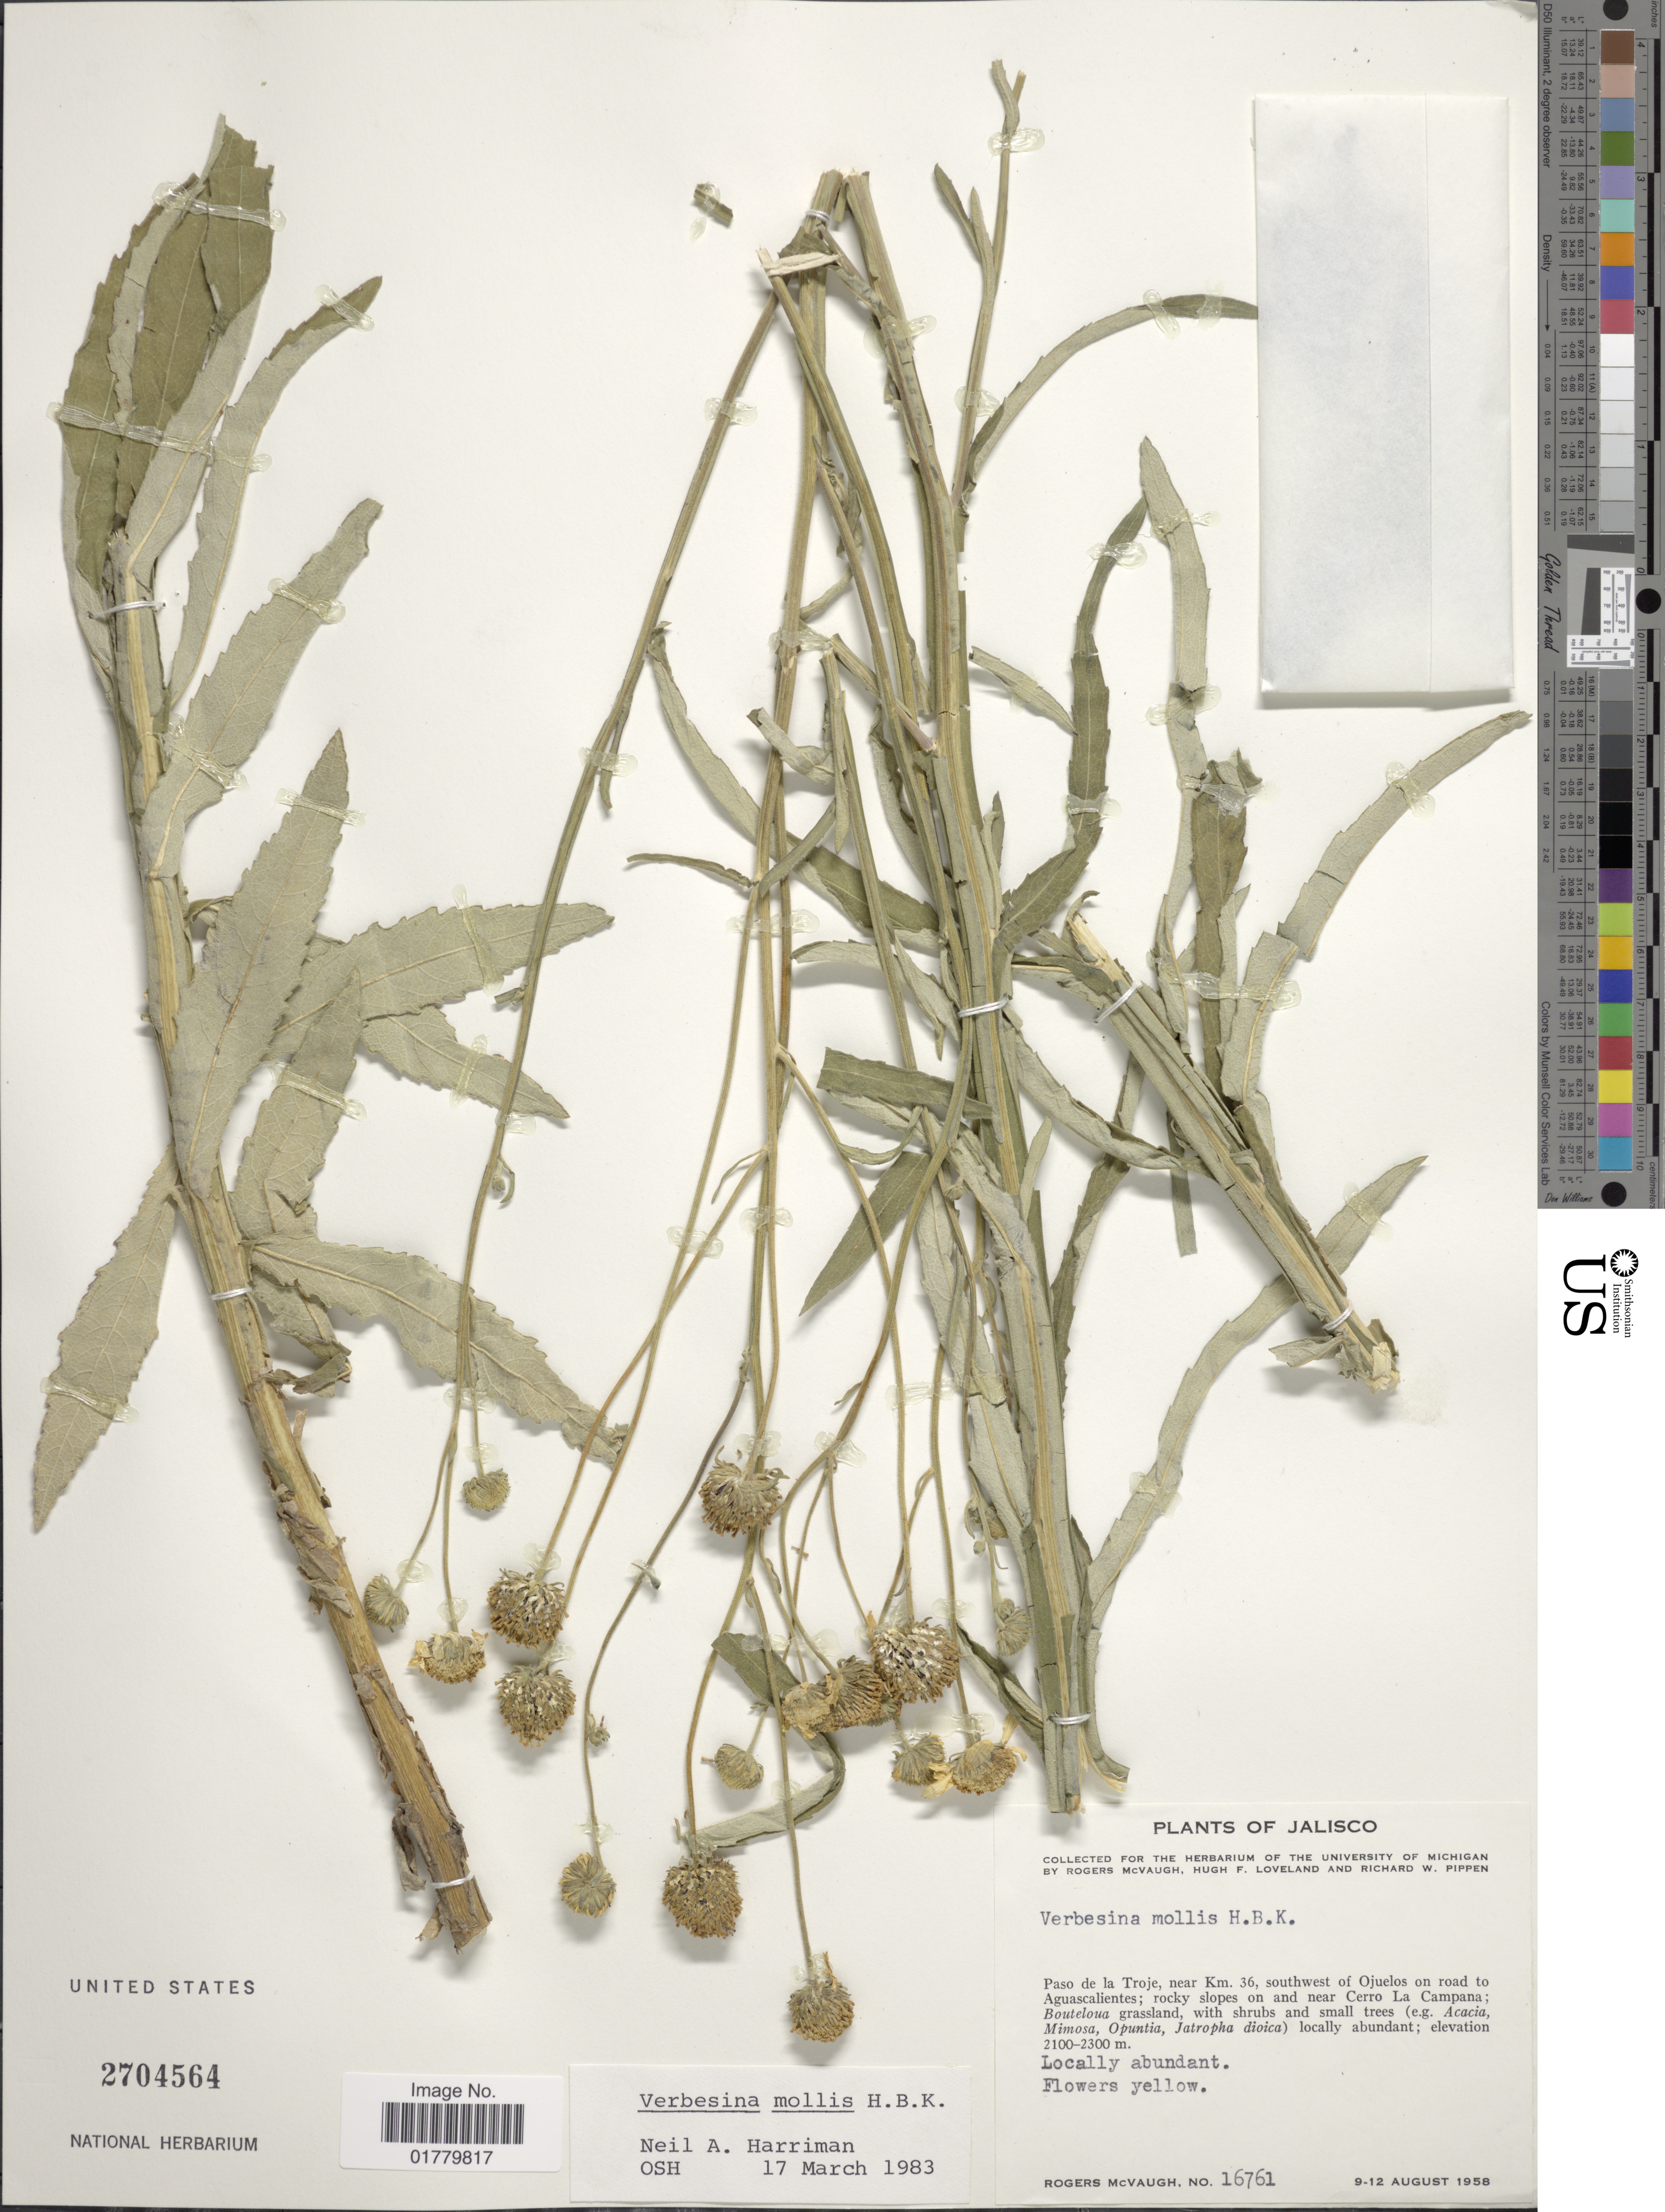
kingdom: Plantae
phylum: Tracheophyta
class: Magnoliopsida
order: Asterales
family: Asteraceae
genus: Verbesina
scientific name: Verbesina mollis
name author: Kunth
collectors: R. McVaugh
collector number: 16761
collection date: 1958-08-09/1958-08-12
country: Mexico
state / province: Jalisco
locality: Paso de la Troje, near Km. 36, southwest of Ojuelos on road to Aguascalientes; rocky slopes on and near Cerro La Campana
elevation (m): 2100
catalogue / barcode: US 2704564